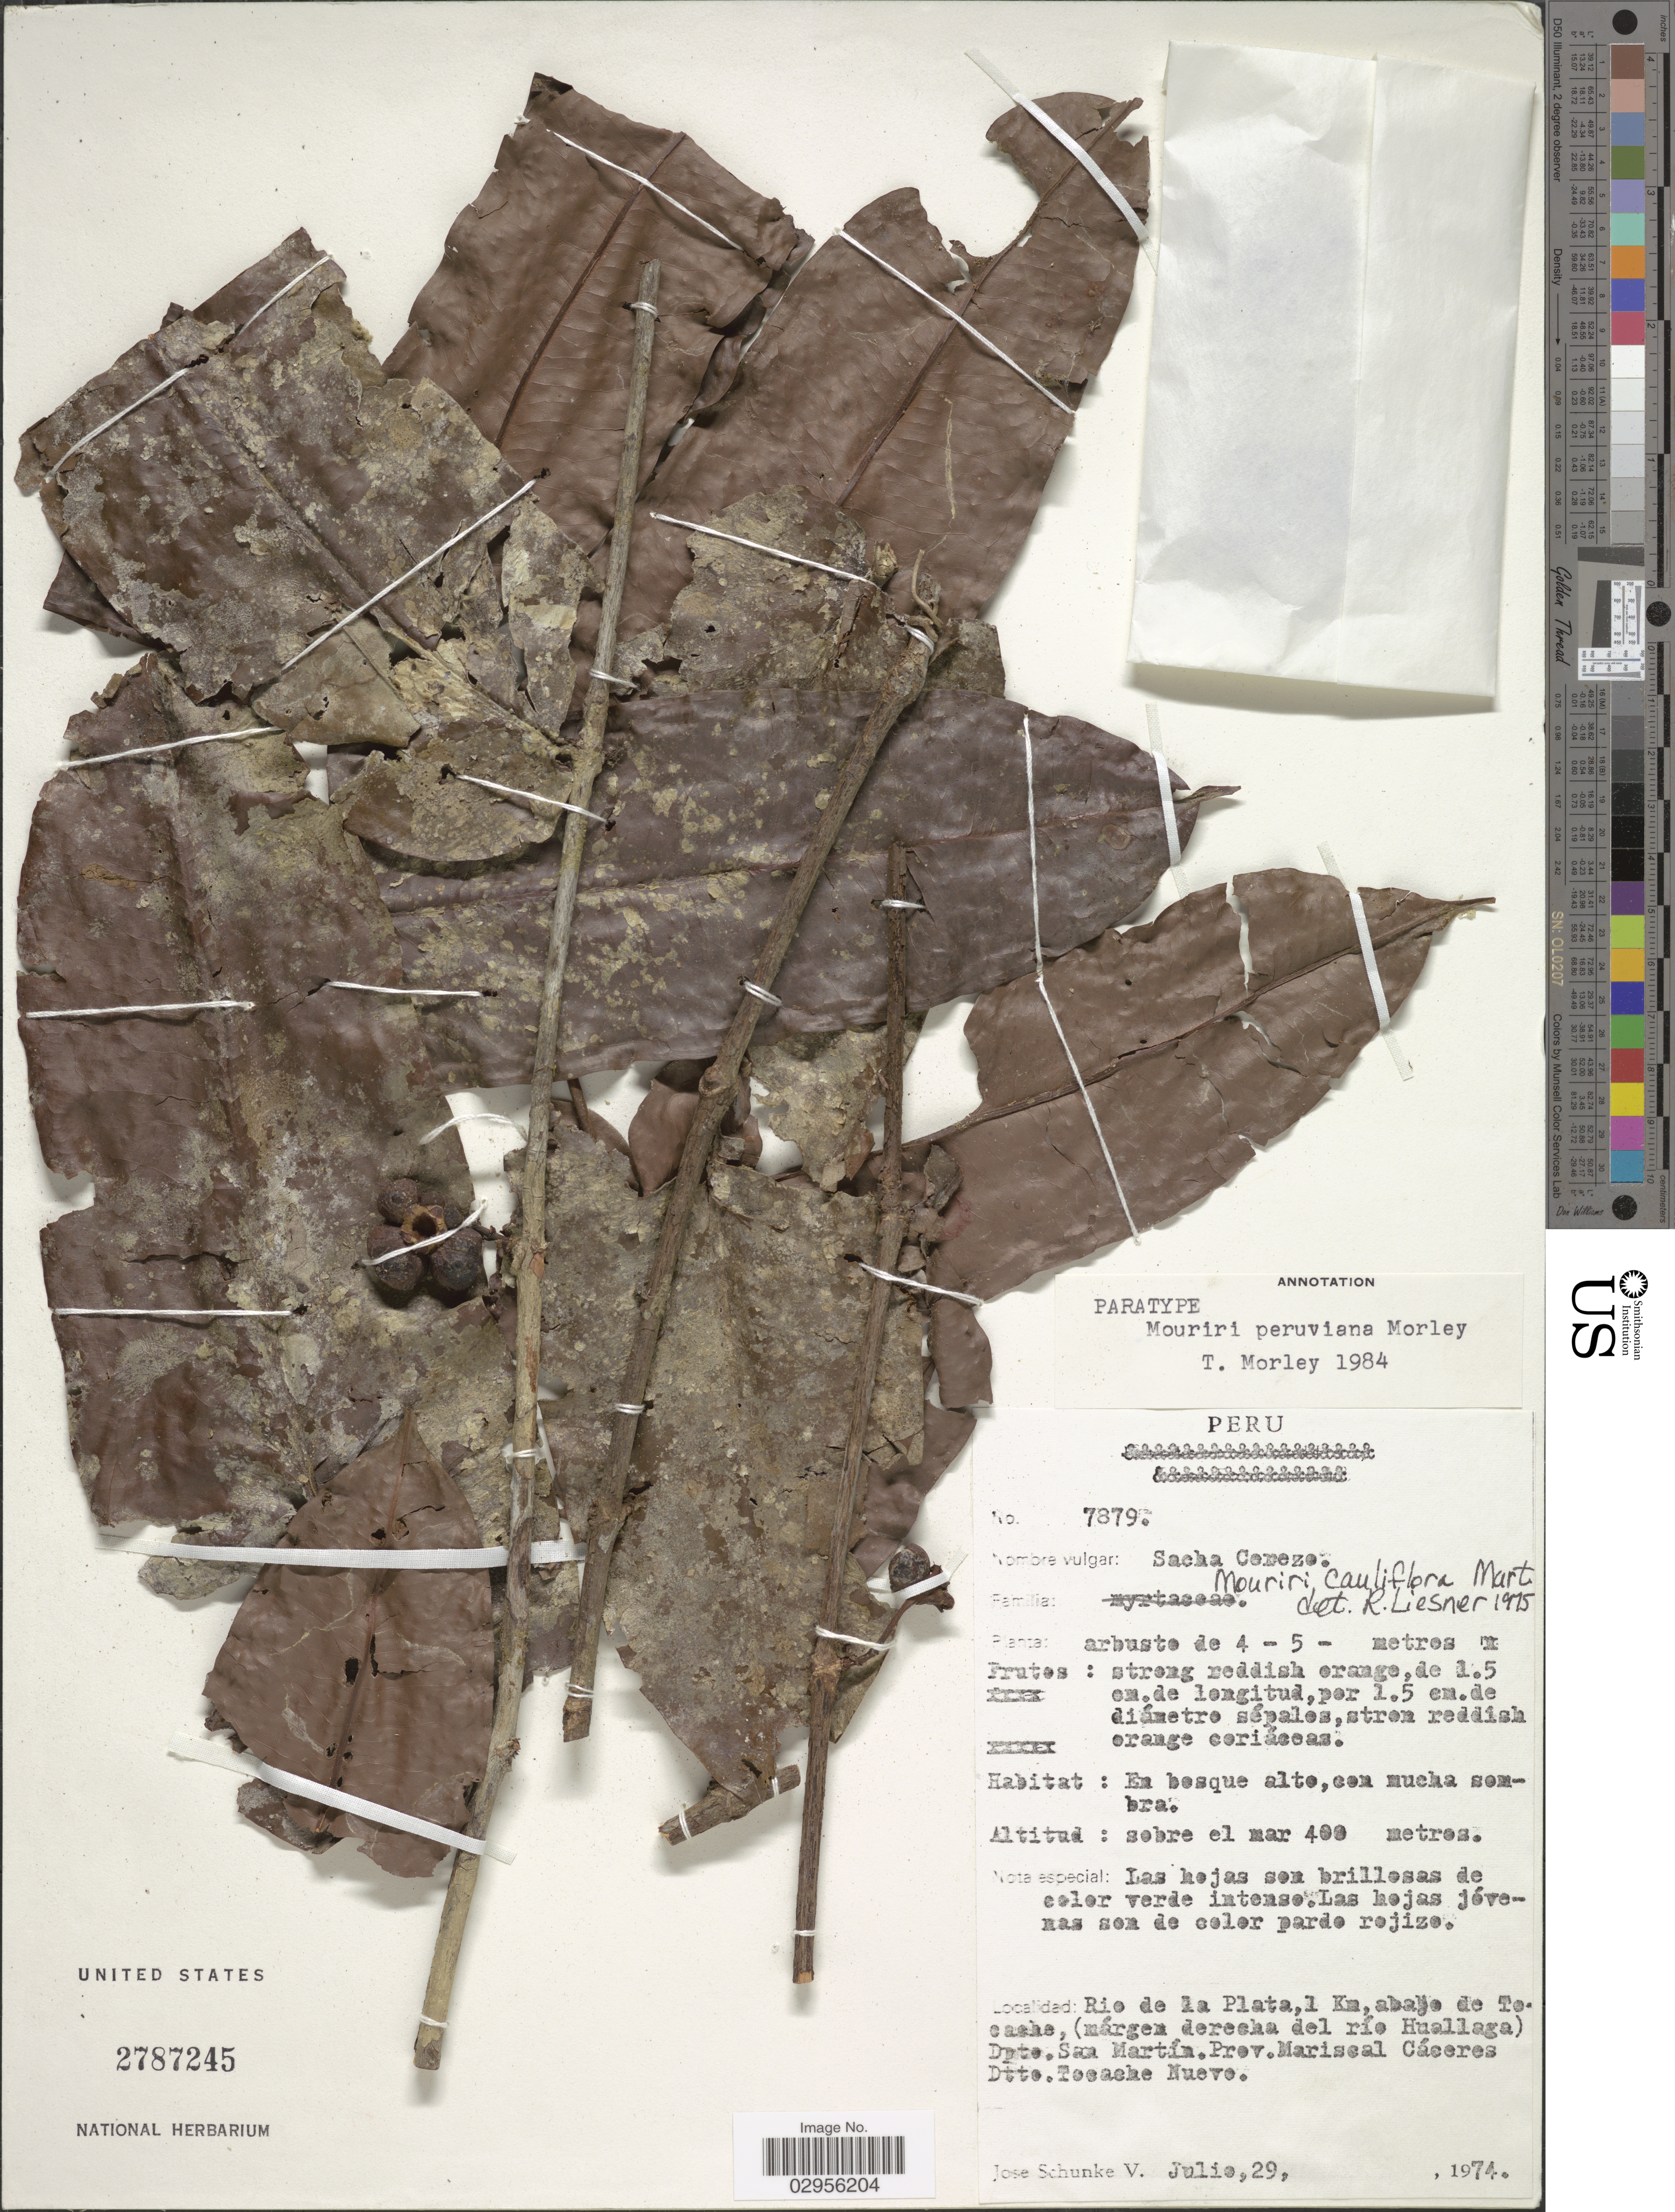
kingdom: Plantae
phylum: Tracheophyta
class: Magnoliopsida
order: Myrtales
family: Melastomataceae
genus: Mouriri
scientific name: Mouriri peruviana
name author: Morley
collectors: J. Schunke Vigo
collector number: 7879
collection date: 1974-07-29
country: Peru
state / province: San Martín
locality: Rio de la Plata, 1 Km, abajo de Tocache, (márgen derecha del río Huallaga). Dpto. San Martín. Prov. Mariscal Cáceres. Dtto. Tocache Nuevo.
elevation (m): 400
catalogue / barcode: US 2787245